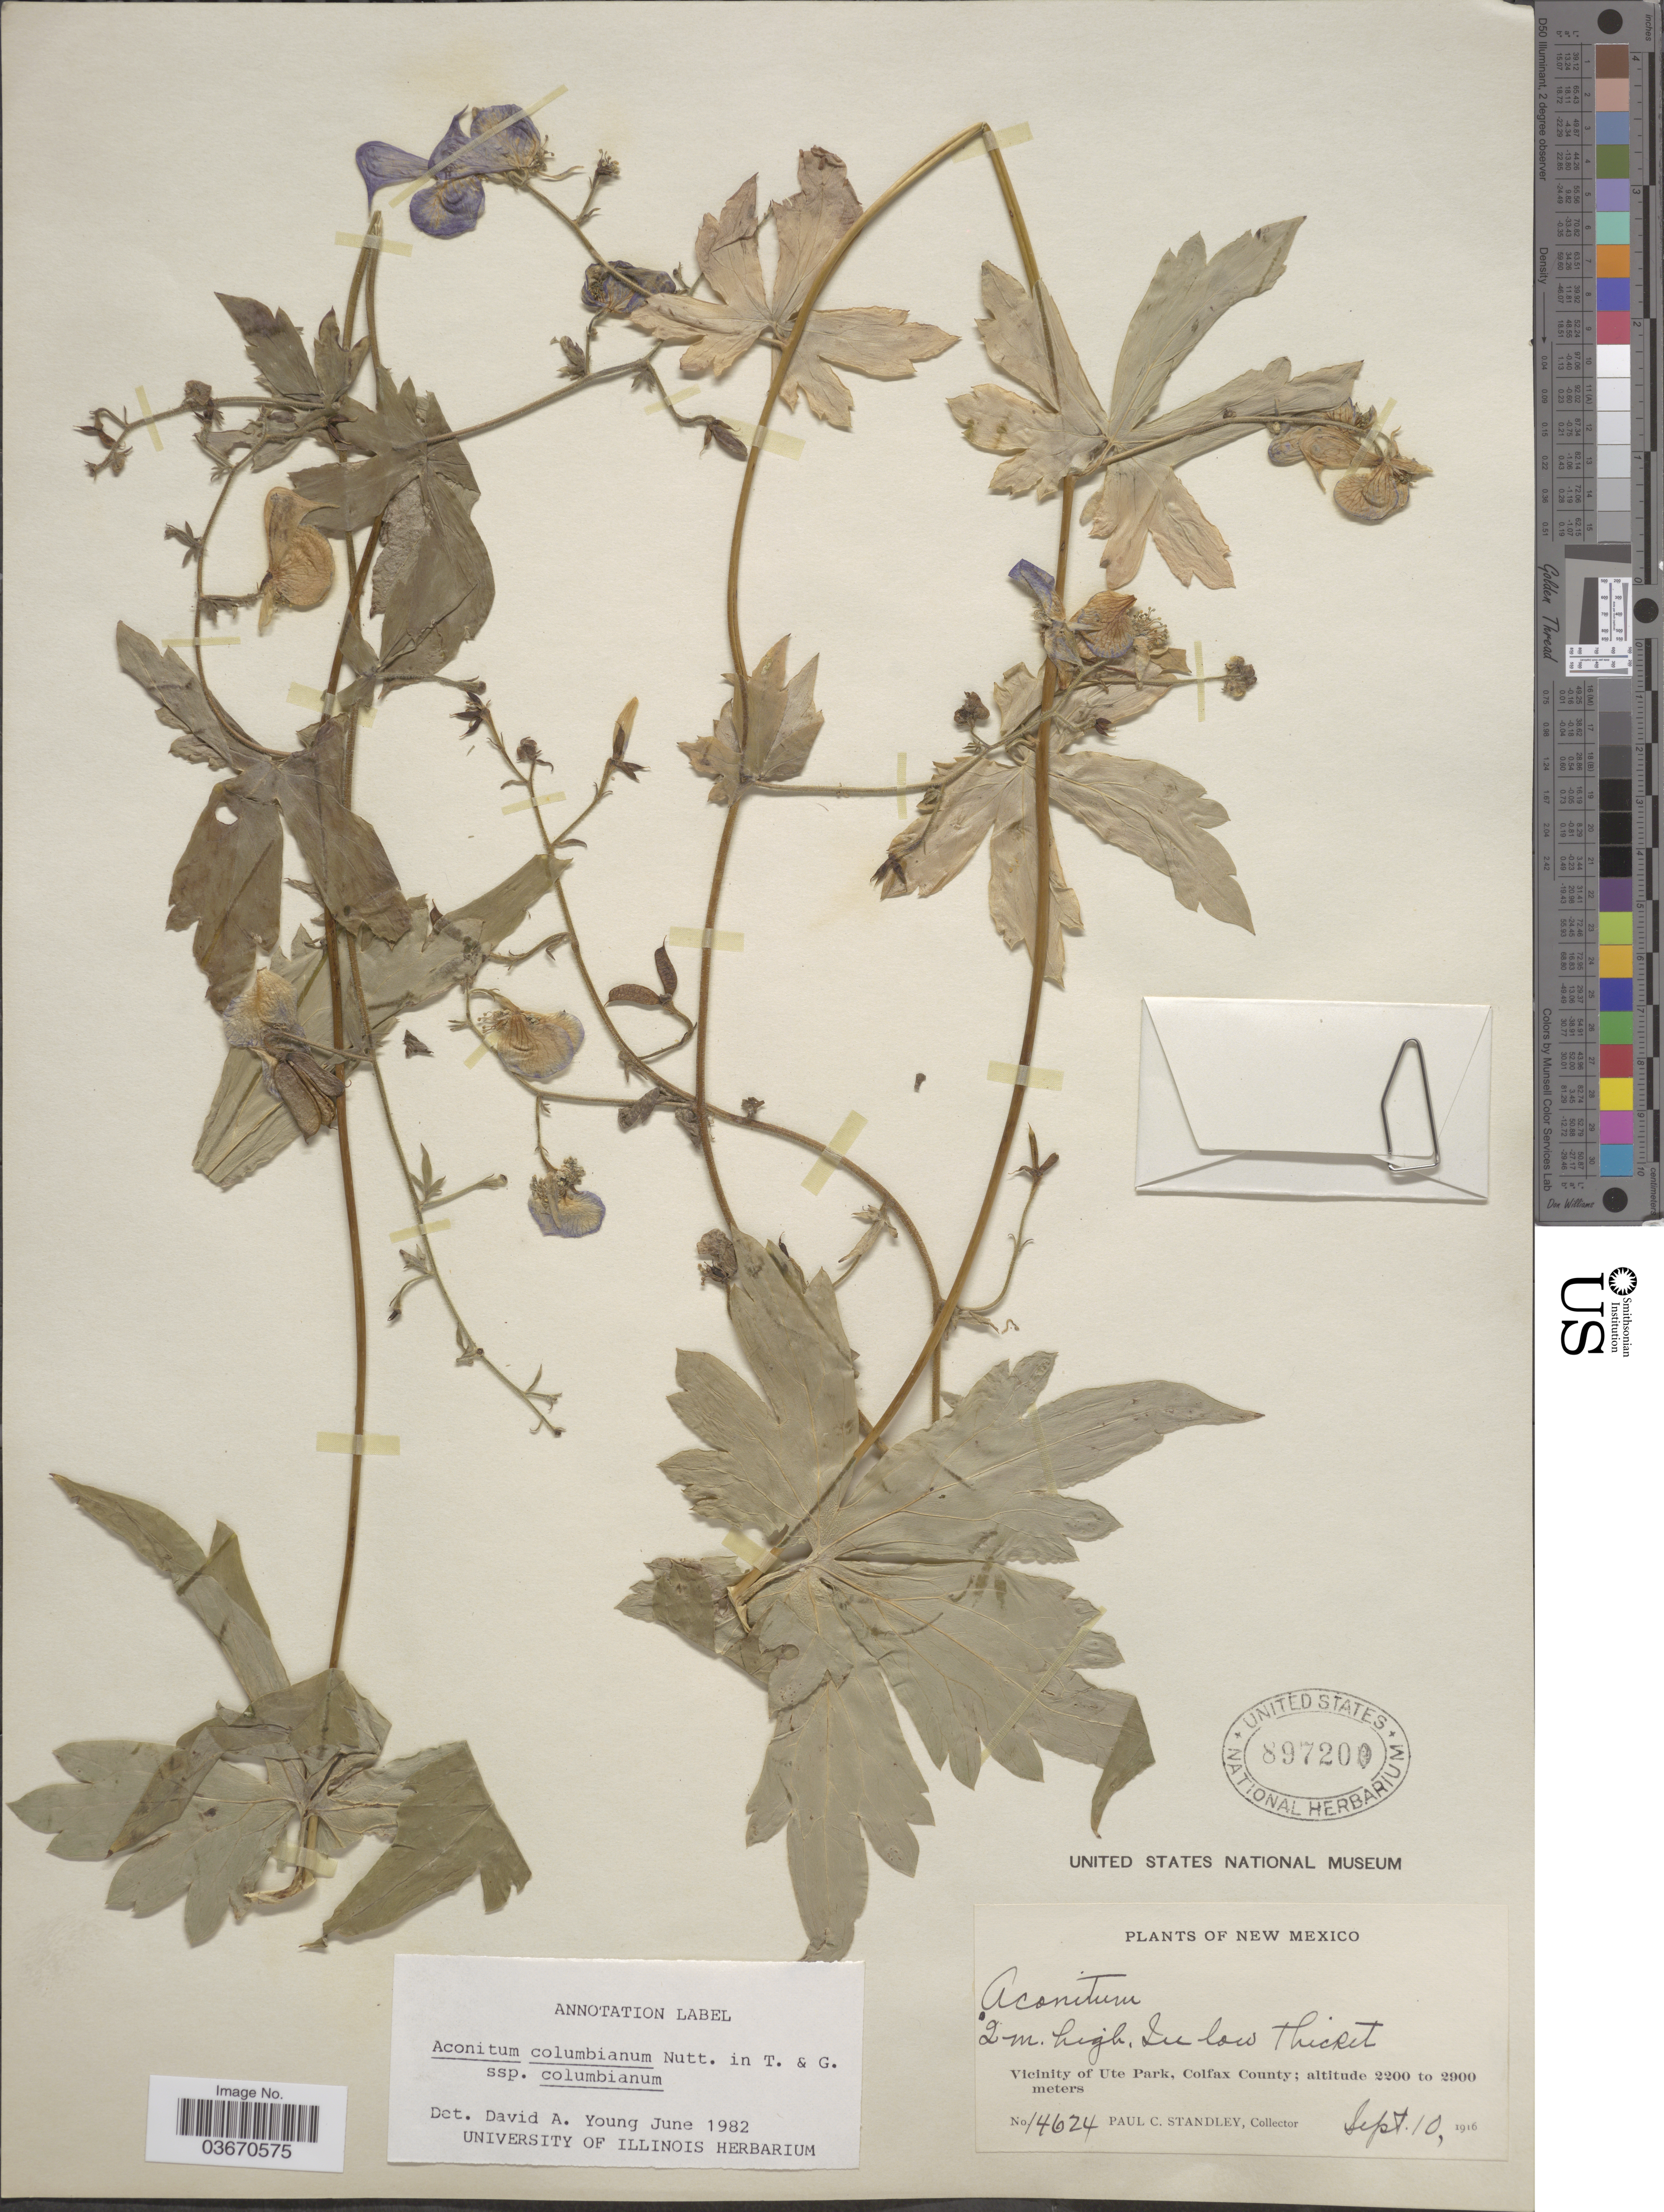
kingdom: Plantae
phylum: Tracheophyta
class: Magnoliopsida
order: Ranunculales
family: Ranunculaceae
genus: Aconitum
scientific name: Aconitum columbianum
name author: Nutt.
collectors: P. C. Standley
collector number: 14624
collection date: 1916-09-10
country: United States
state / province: New Mexico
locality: Vicinity of Ute Park, Colfax County.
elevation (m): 2200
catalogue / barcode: US 897200